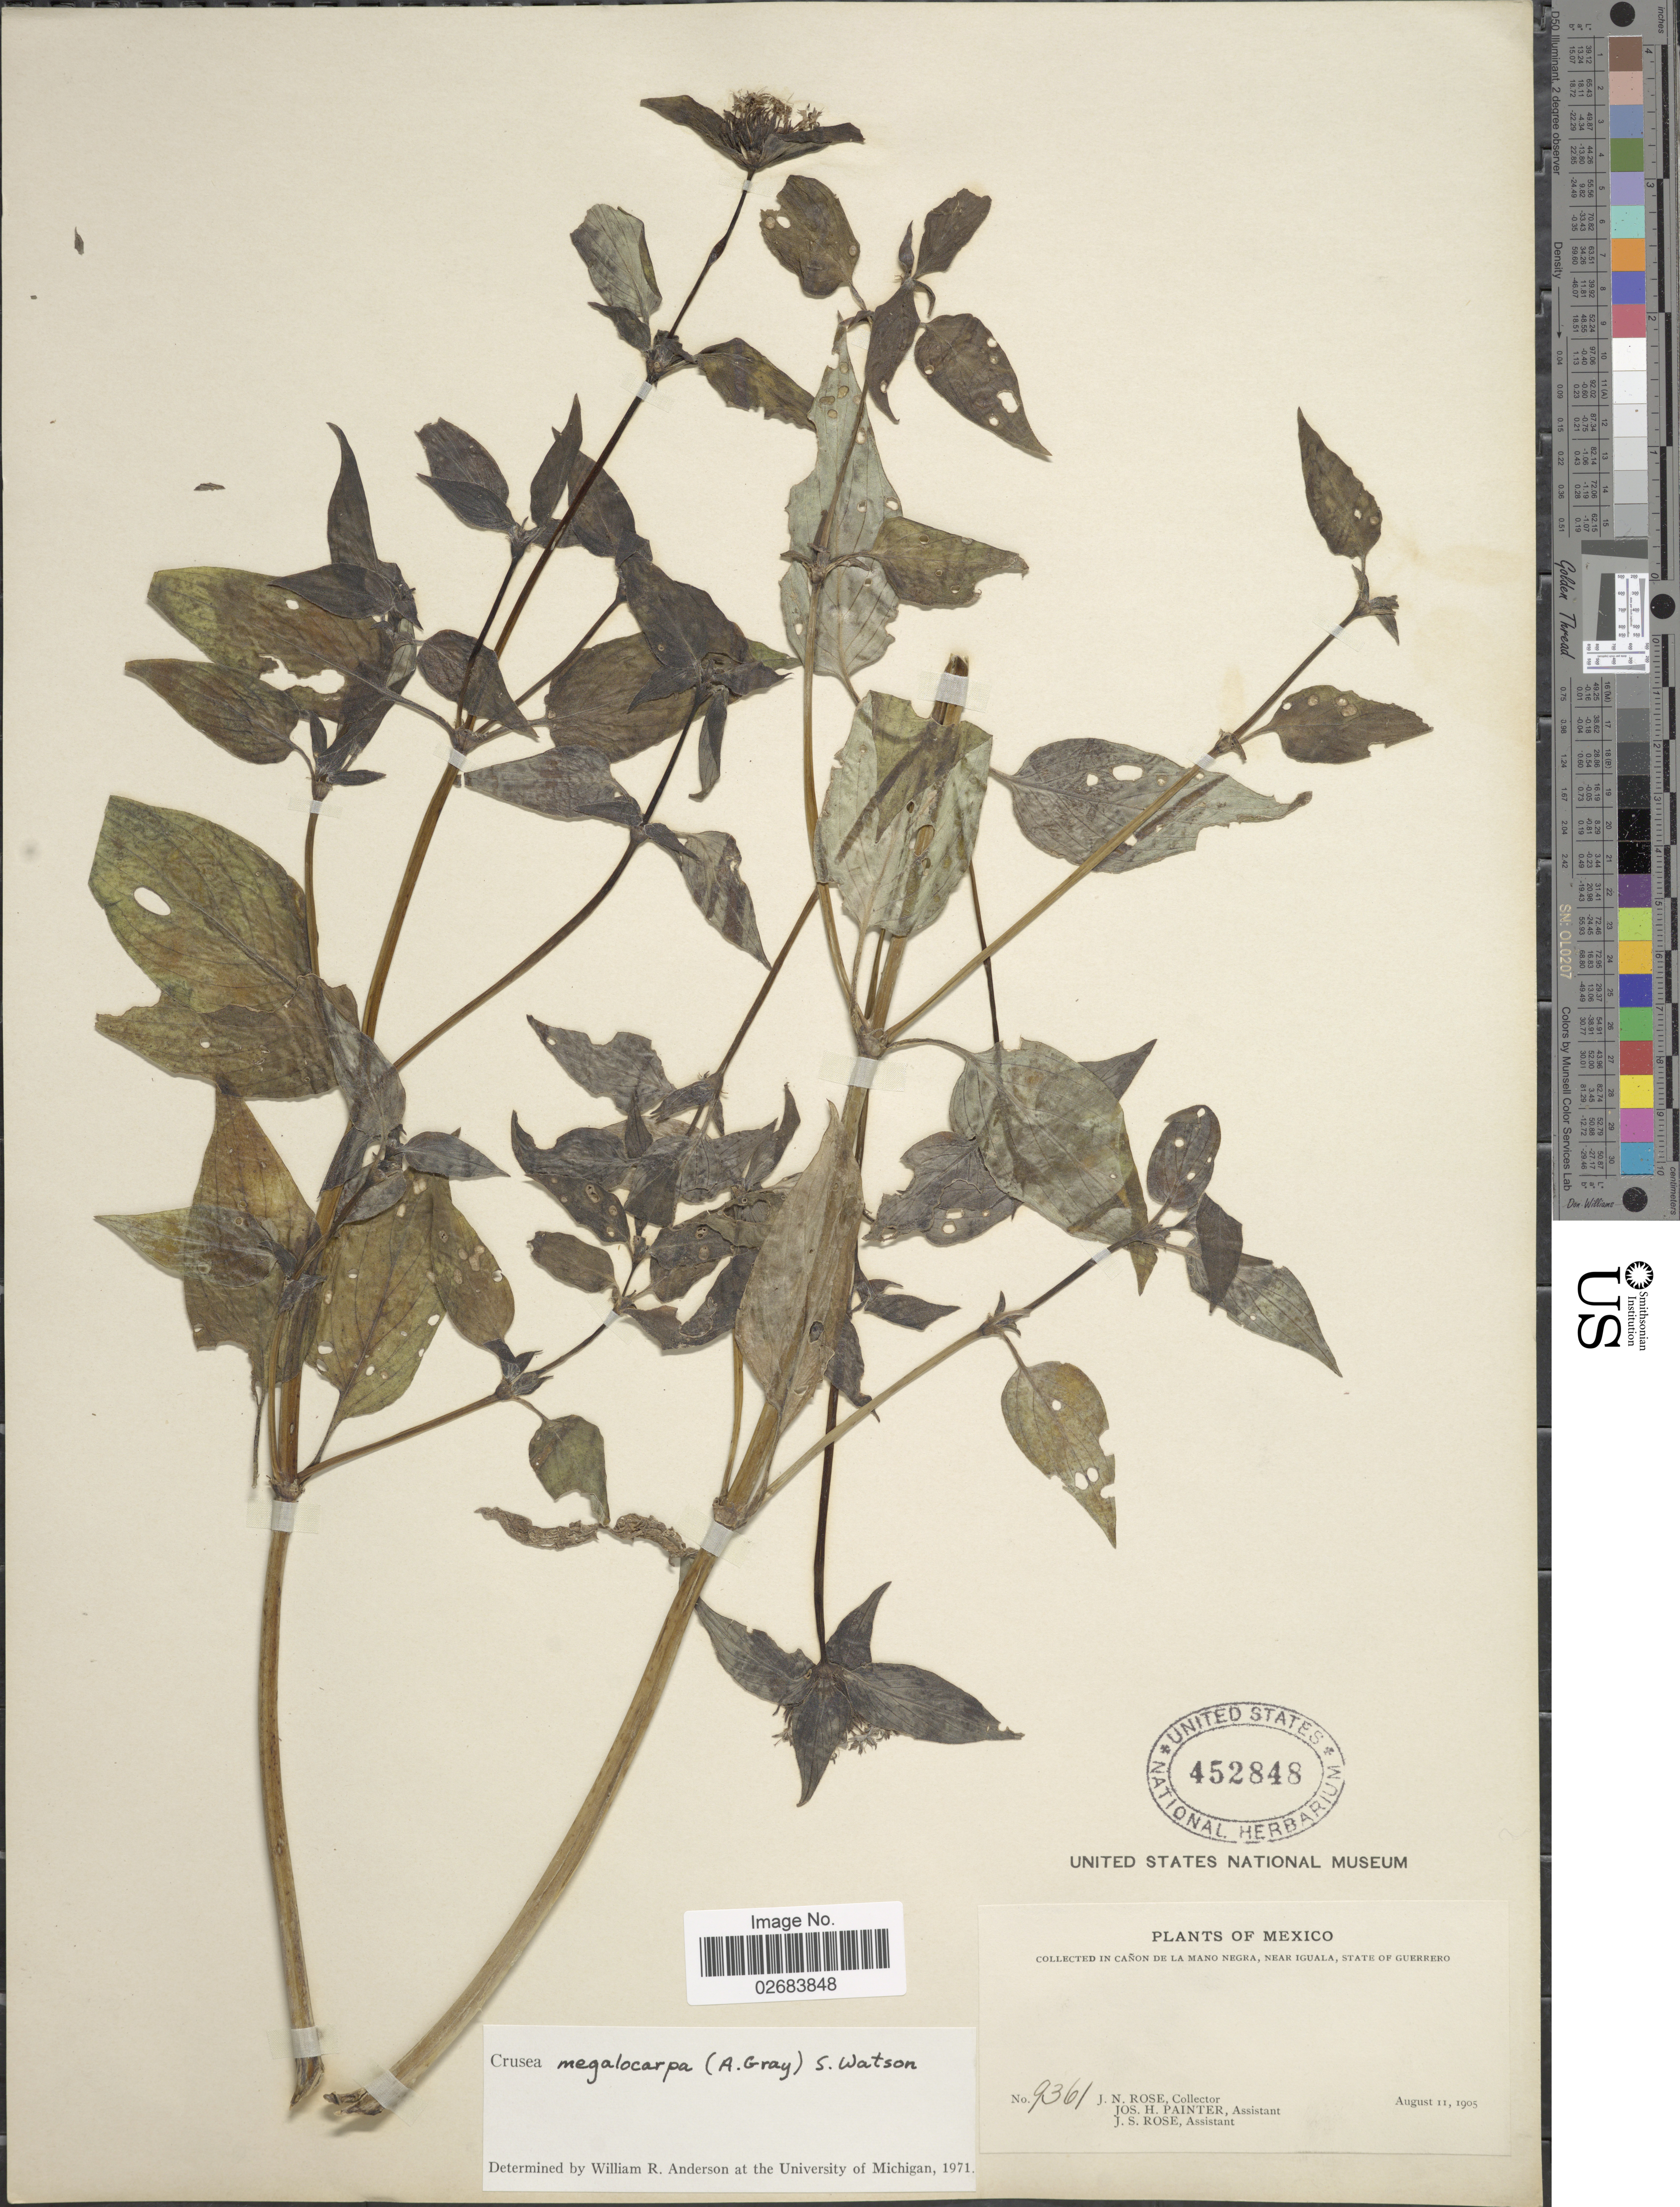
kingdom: Plantae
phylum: Tracheophyta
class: Magnoliopsida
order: Gentianales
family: Rubiaceae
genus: Crusea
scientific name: Crusea megalocarpa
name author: (A. Gray) S. Watson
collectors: J. N. Rose, J. H. Painter & J. S. Rose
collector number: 9361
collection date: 1905-08-11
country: Mexico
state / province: Guerrero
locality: In Canon de la Mano Negro, near Iguala.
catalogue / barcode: US 452848